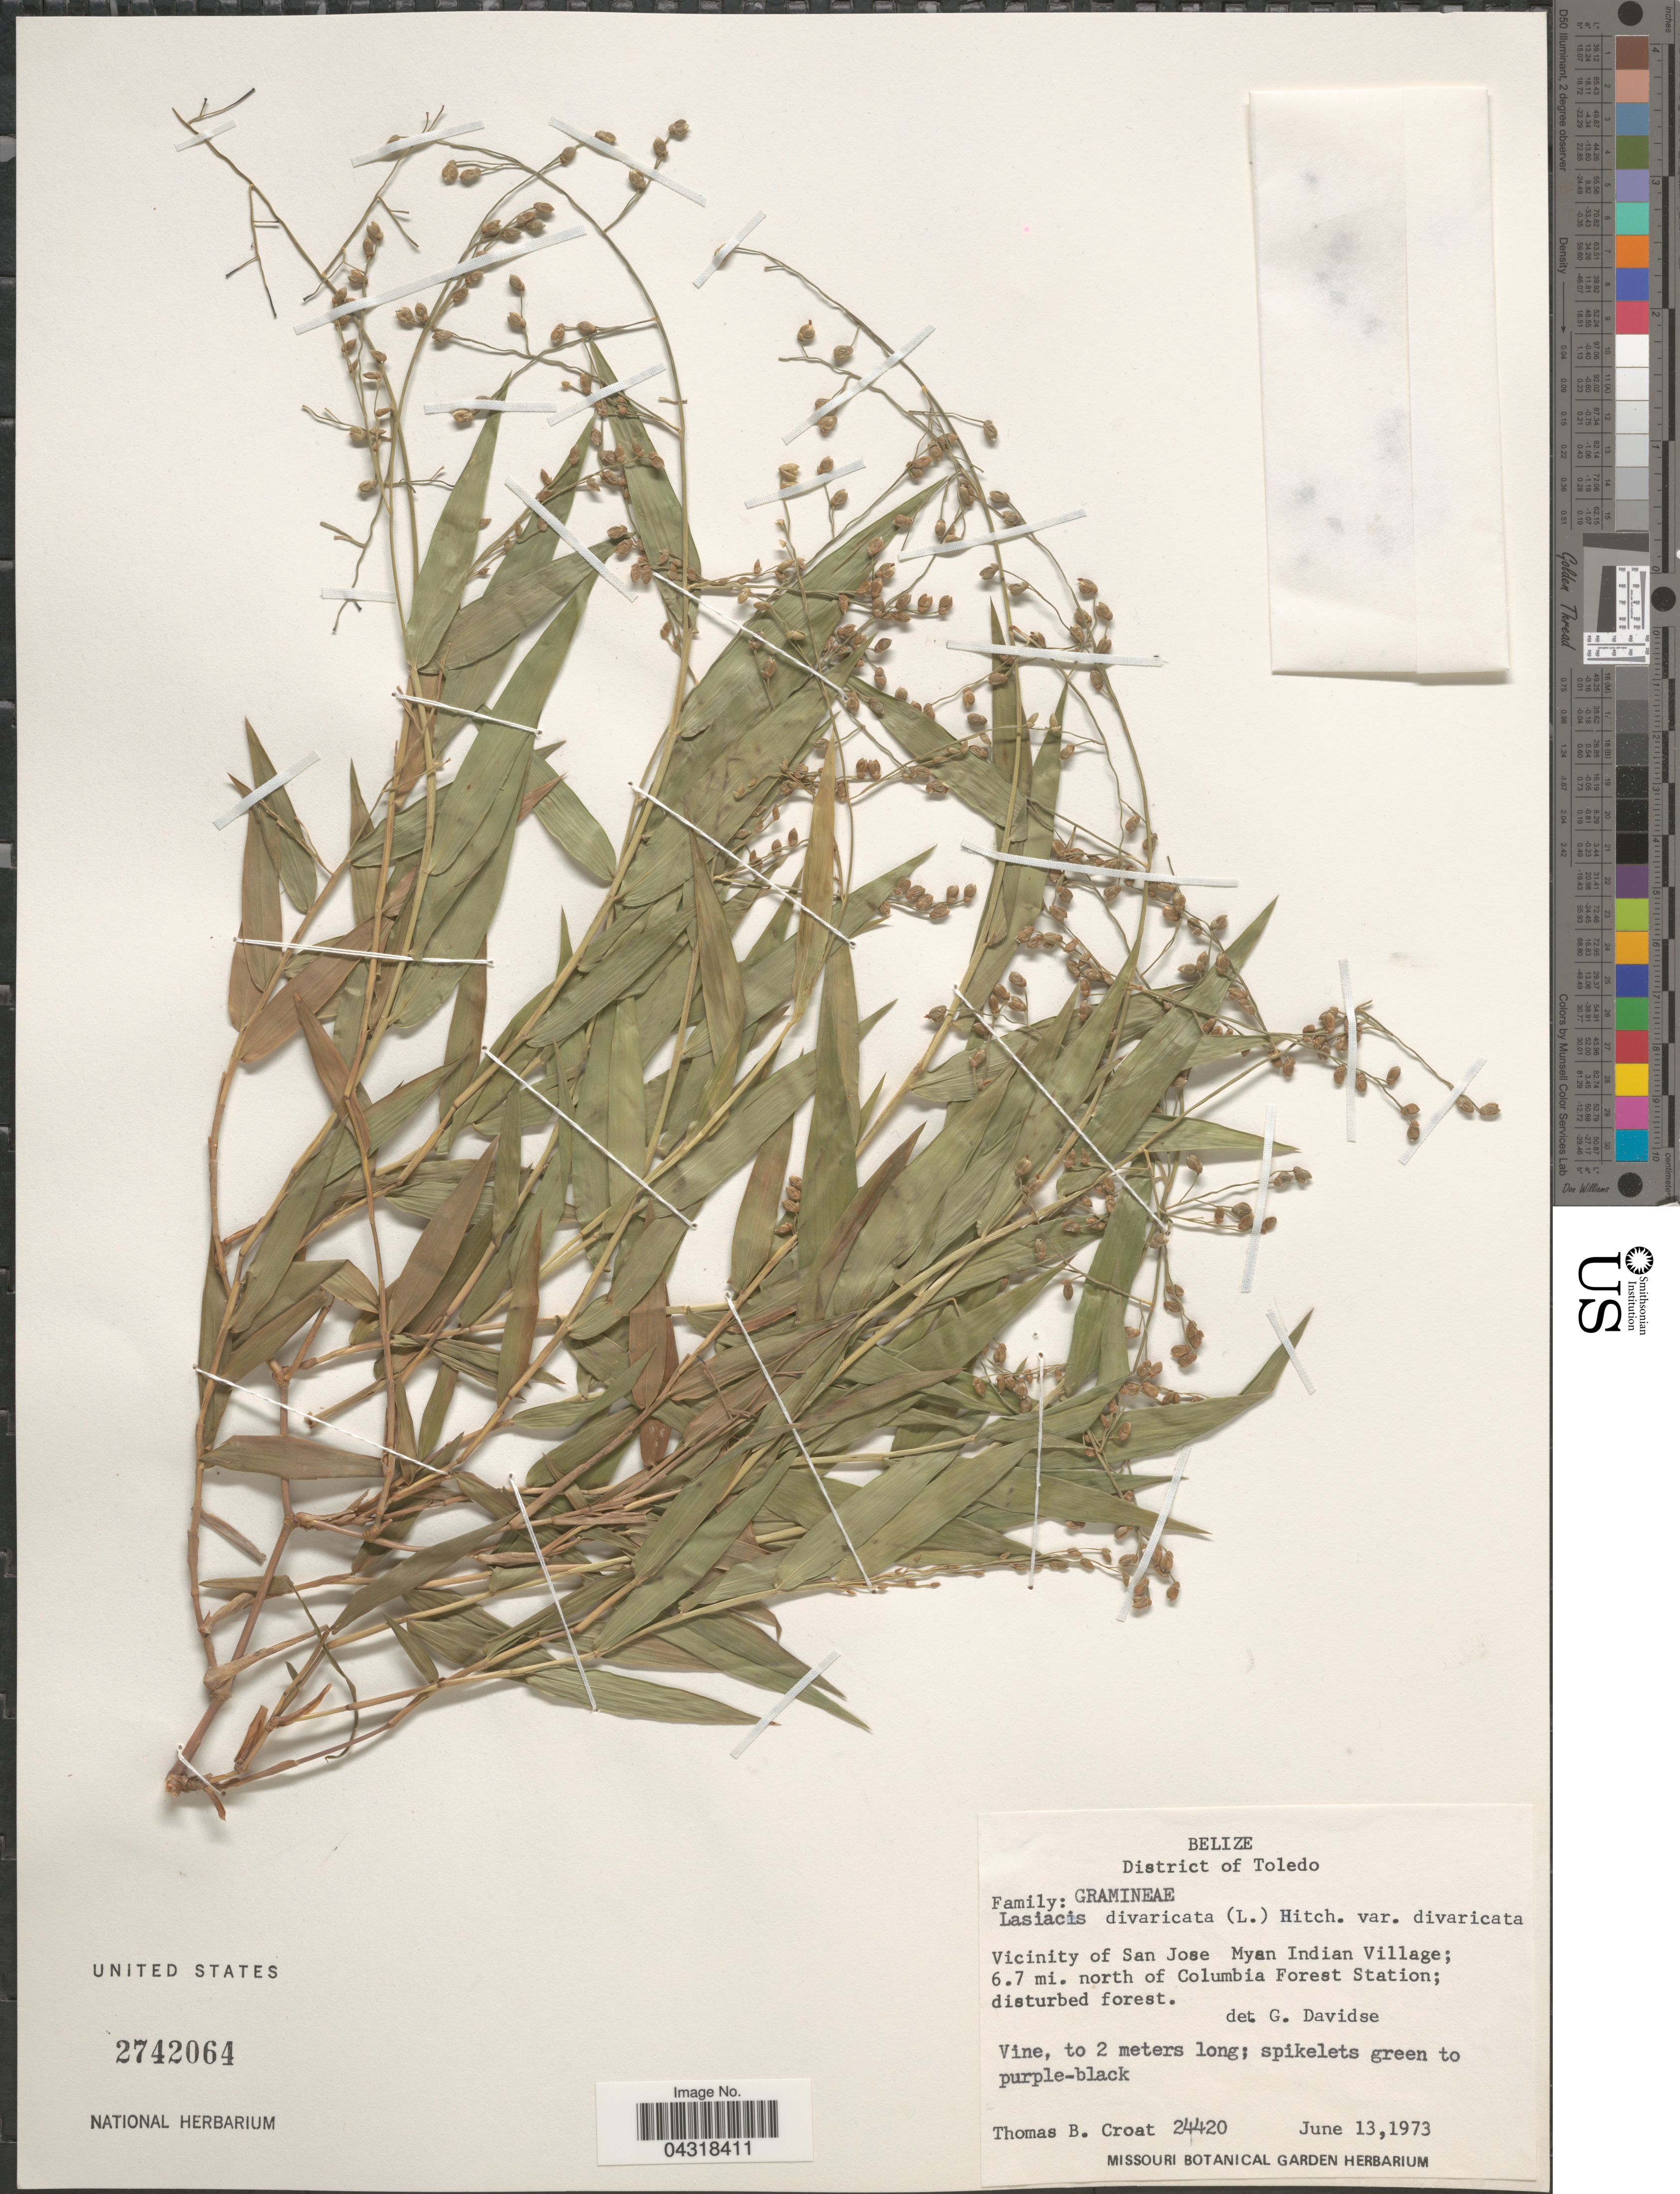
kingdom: Plantae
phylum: Tracheophyta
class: Liliopsida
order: Poales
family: Poaceae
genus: Lasiacis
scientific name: Lasiacis divaricata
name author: (L.) Hitchc.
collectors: T. B. Croat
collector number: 24420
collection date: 1973-06-13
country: Belize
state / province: Toledo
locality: District of Toledo. Vicinity of San Jose Myan Indian Village; 6.7 mi. north of Columbia Forest Station.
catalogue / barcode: US 2742064